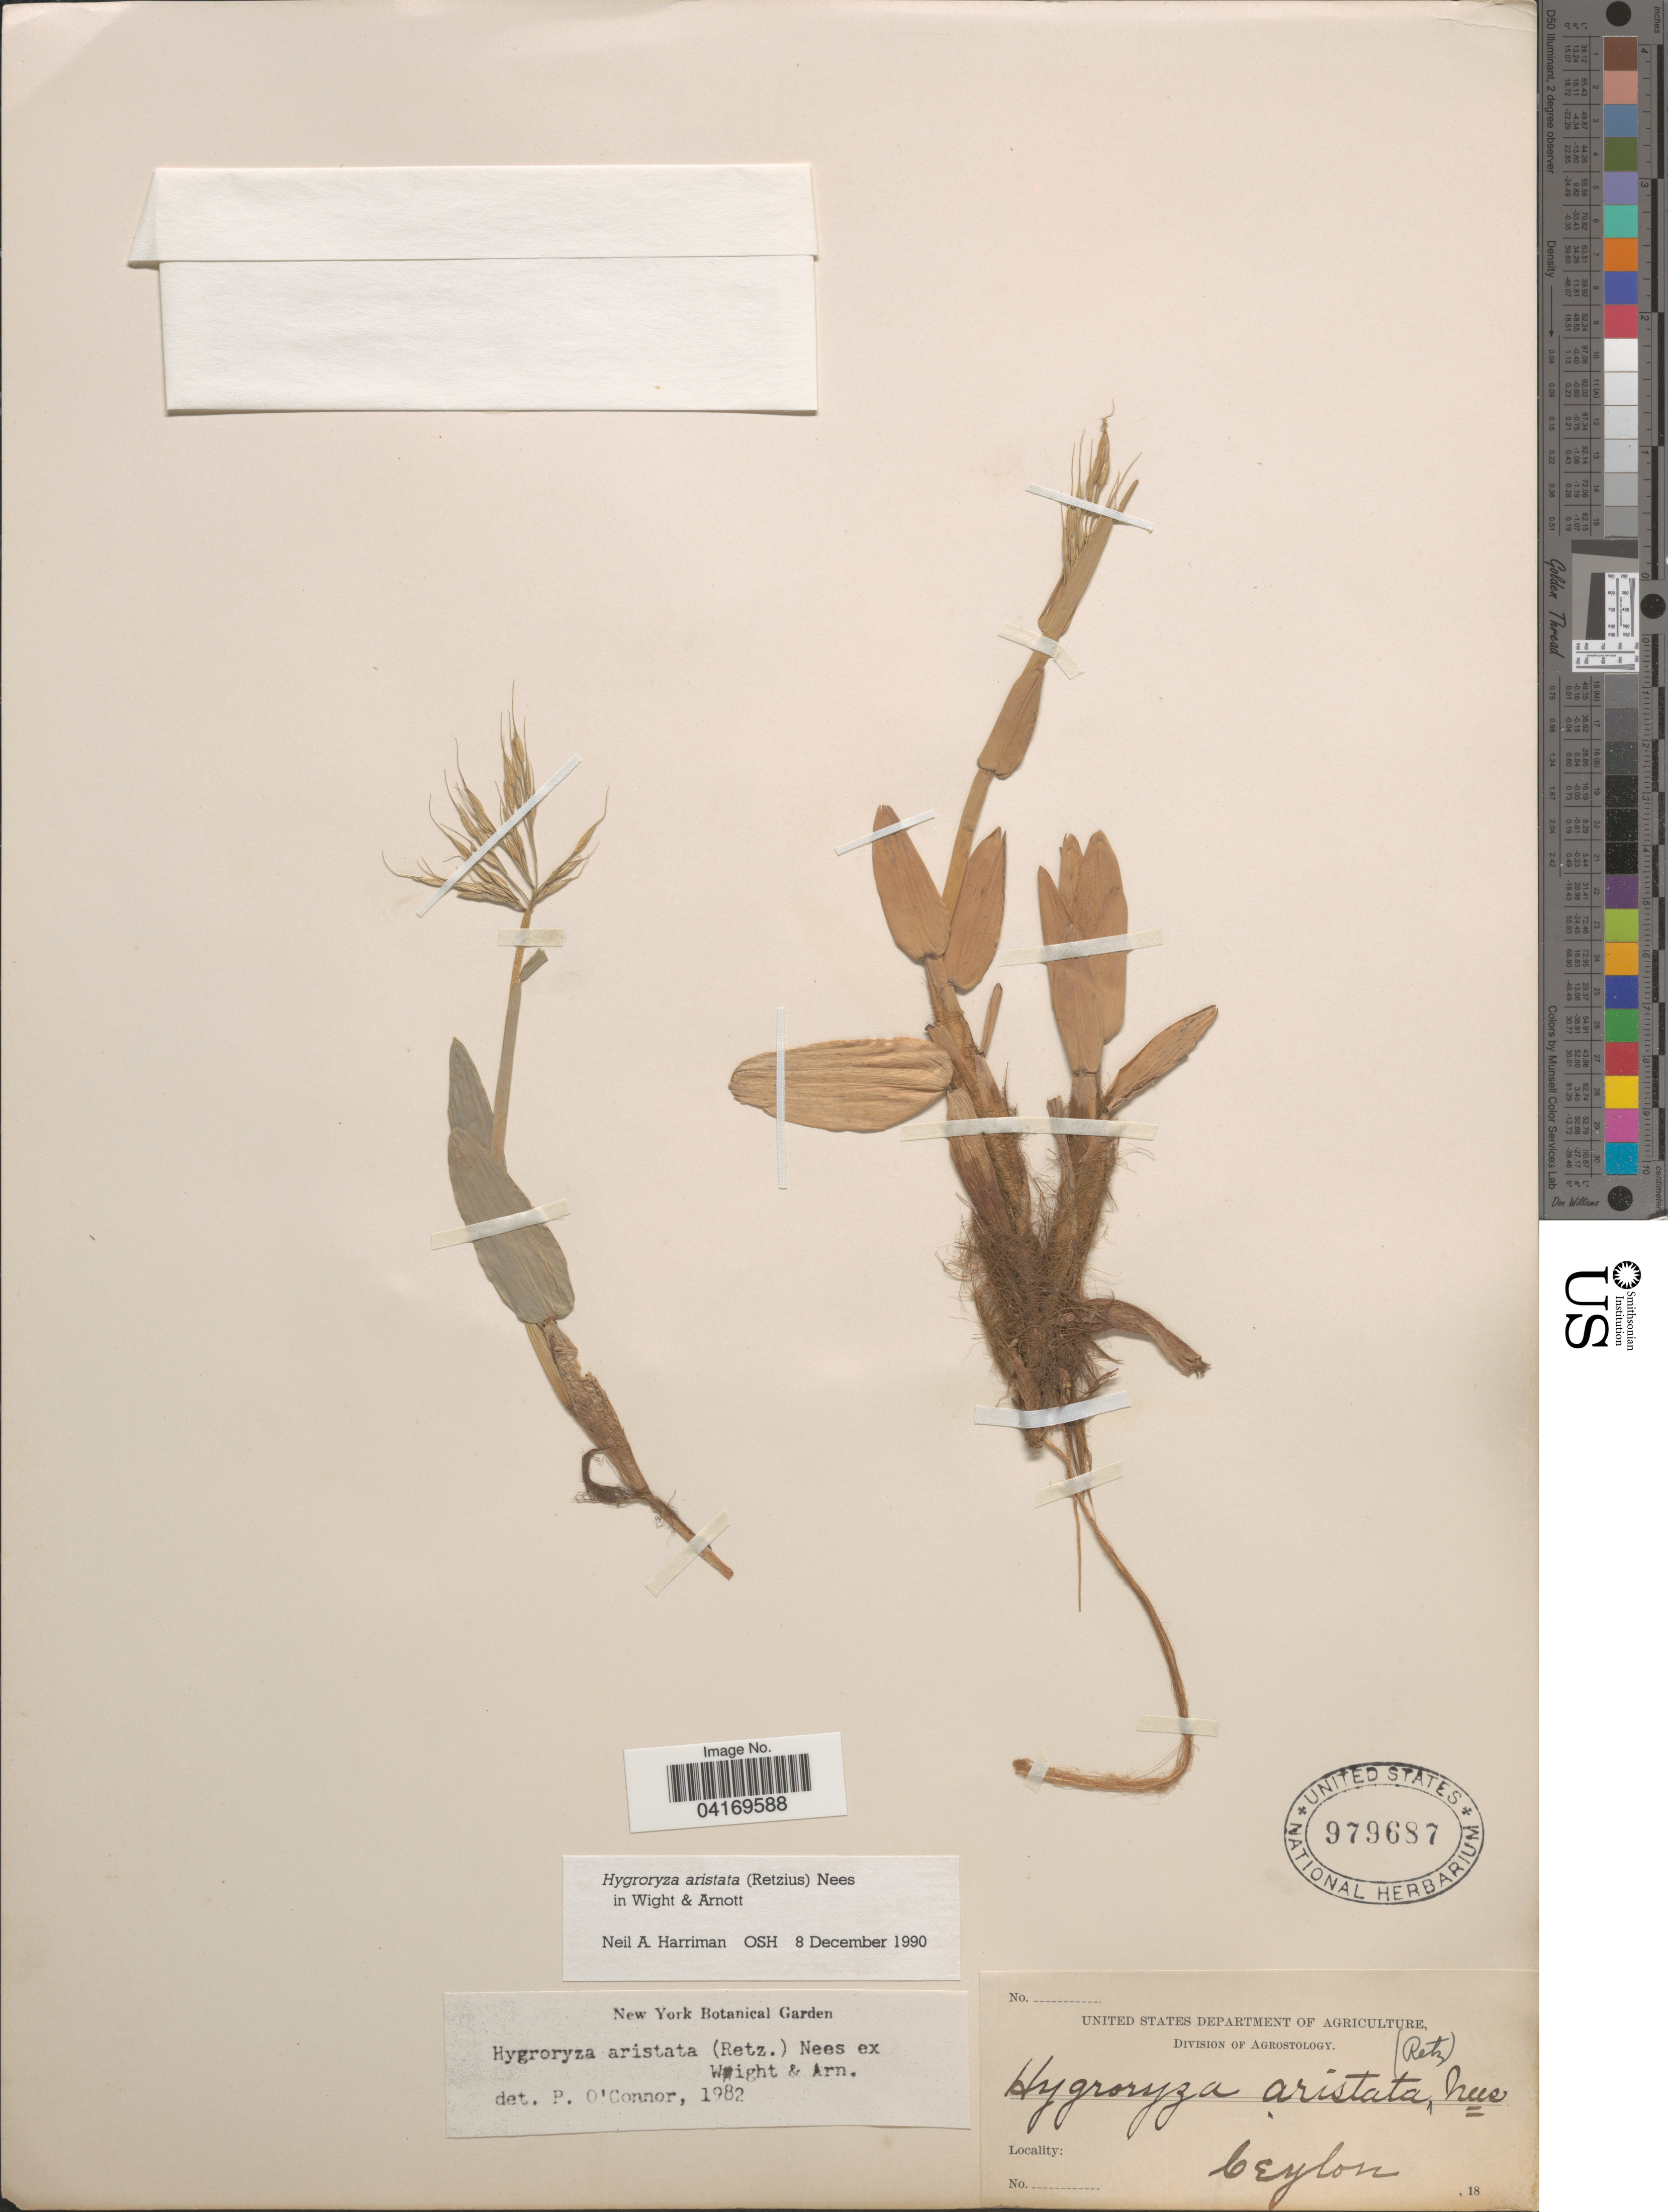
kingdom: Plantae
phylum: Tracheophyta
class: Liliopsida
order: Poales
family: Poaceae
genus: Hygroryza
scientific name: Hygroryza aristata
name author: (Retz.) Nees ex Wright & Arn.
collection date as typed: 18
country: Sri Lanka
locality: Ceylon.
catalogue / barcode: US 979687